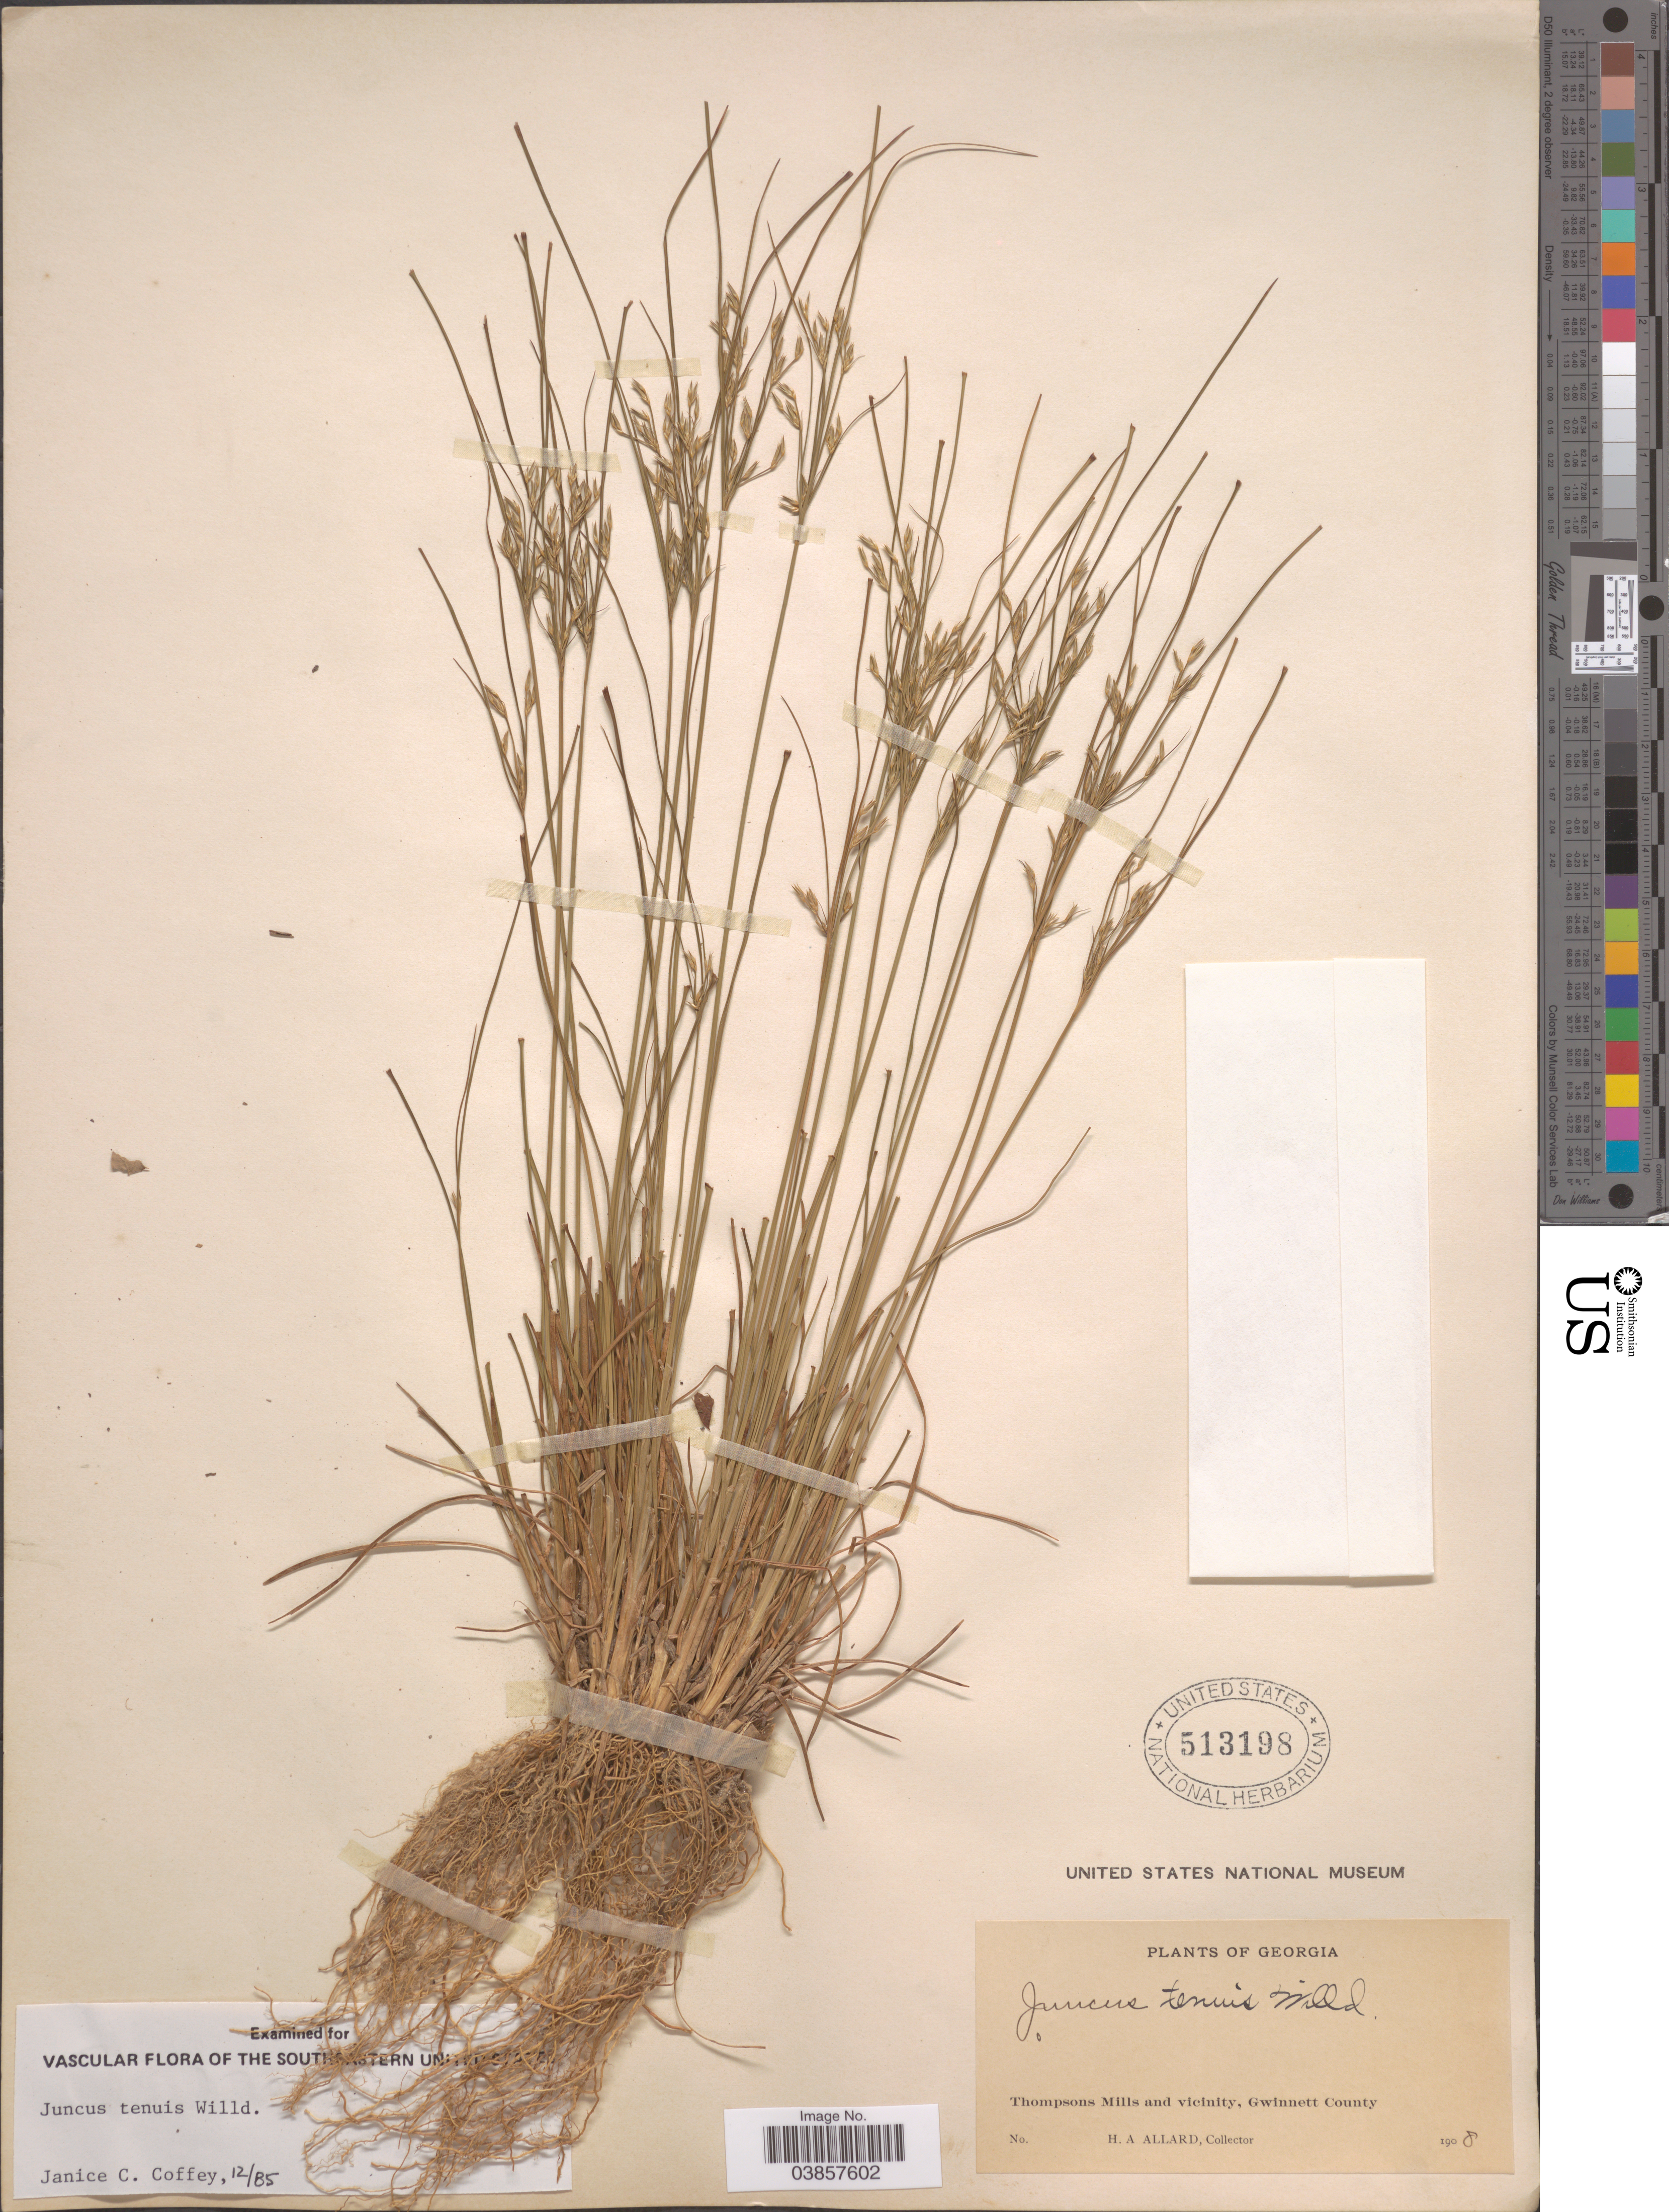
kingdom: Plantae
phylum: Tracheophyta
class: Liliopsida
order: Poales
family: Juncaceae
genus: Juncus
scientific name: Juncus tenuis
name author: Willd.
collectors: H. A. Allard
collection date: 1908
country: United States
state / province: Georgia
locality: Thompsons Mills and vicinity, Gwinnett County.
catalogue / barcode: US 513198